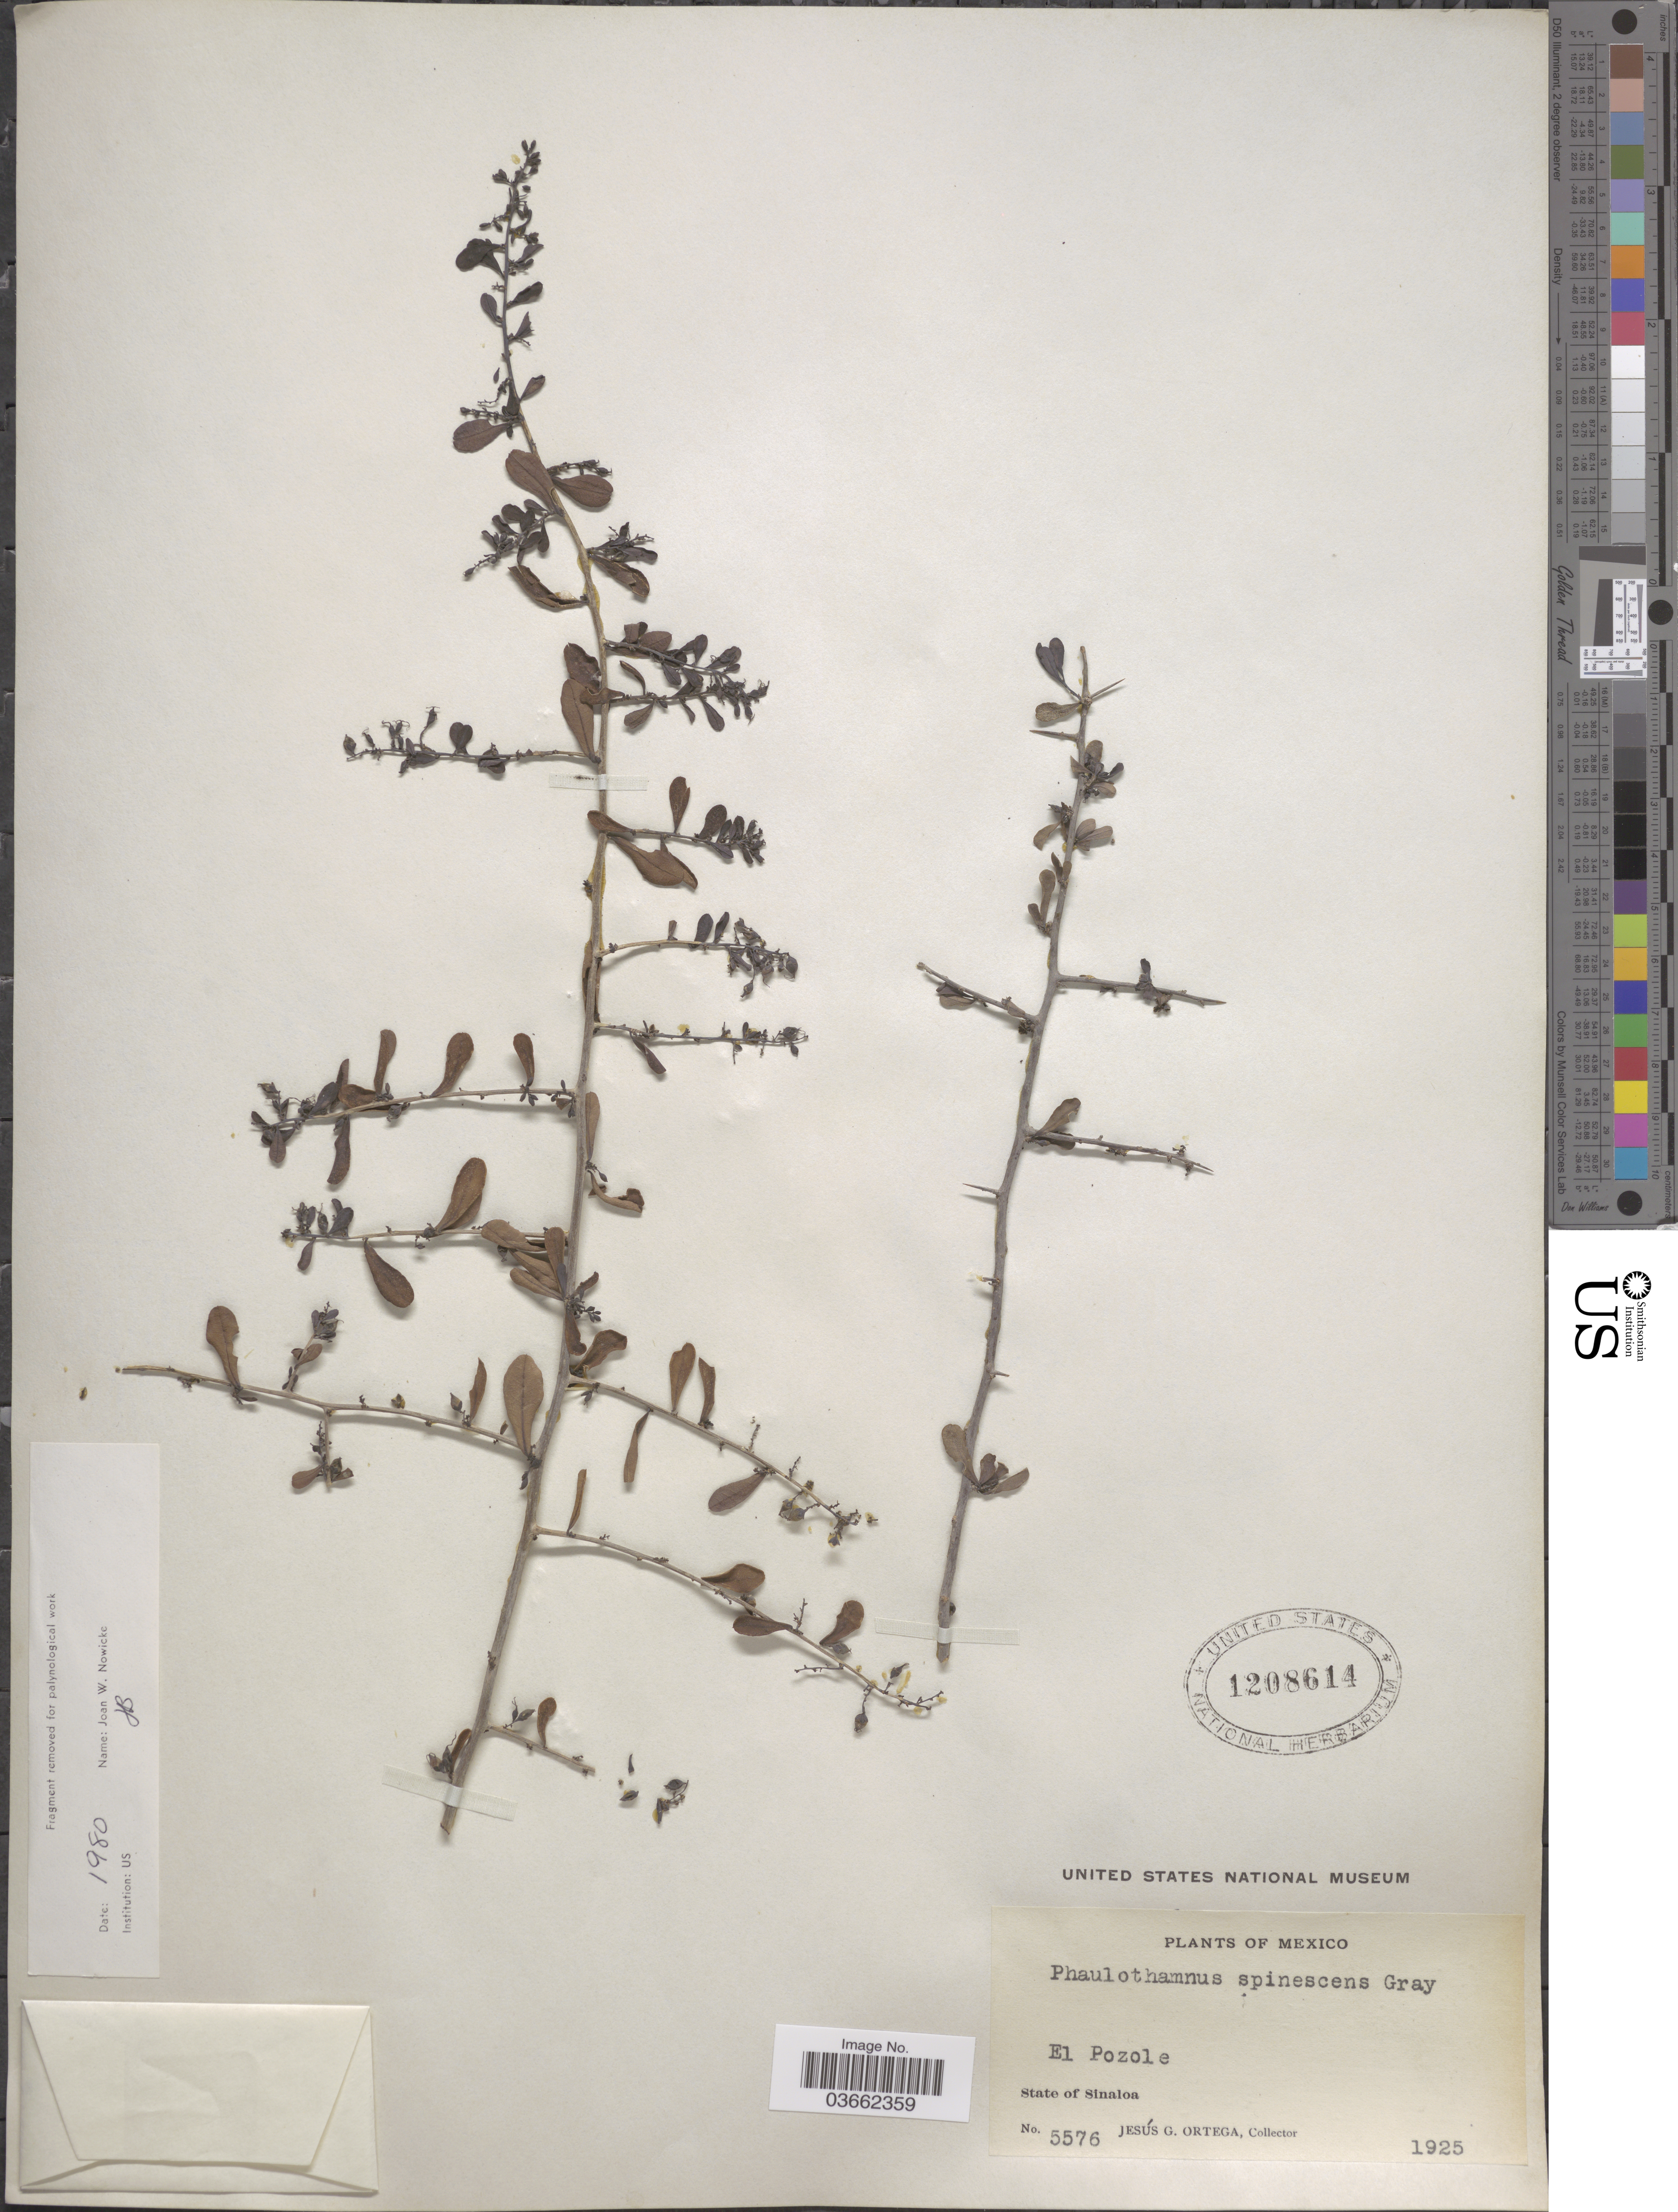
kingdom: Plantae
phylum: Tracheophyta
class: Magnoliopsida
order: Caryophyllales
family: Achatocarpaceae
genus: Phaulothamnus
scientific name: Phaulothamnus spinescens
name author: A. Gray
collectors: J. Ortega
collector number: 5576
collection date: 1925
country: Mexico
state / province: Sinaloa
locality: El Pozole.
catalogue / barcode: US 1208614